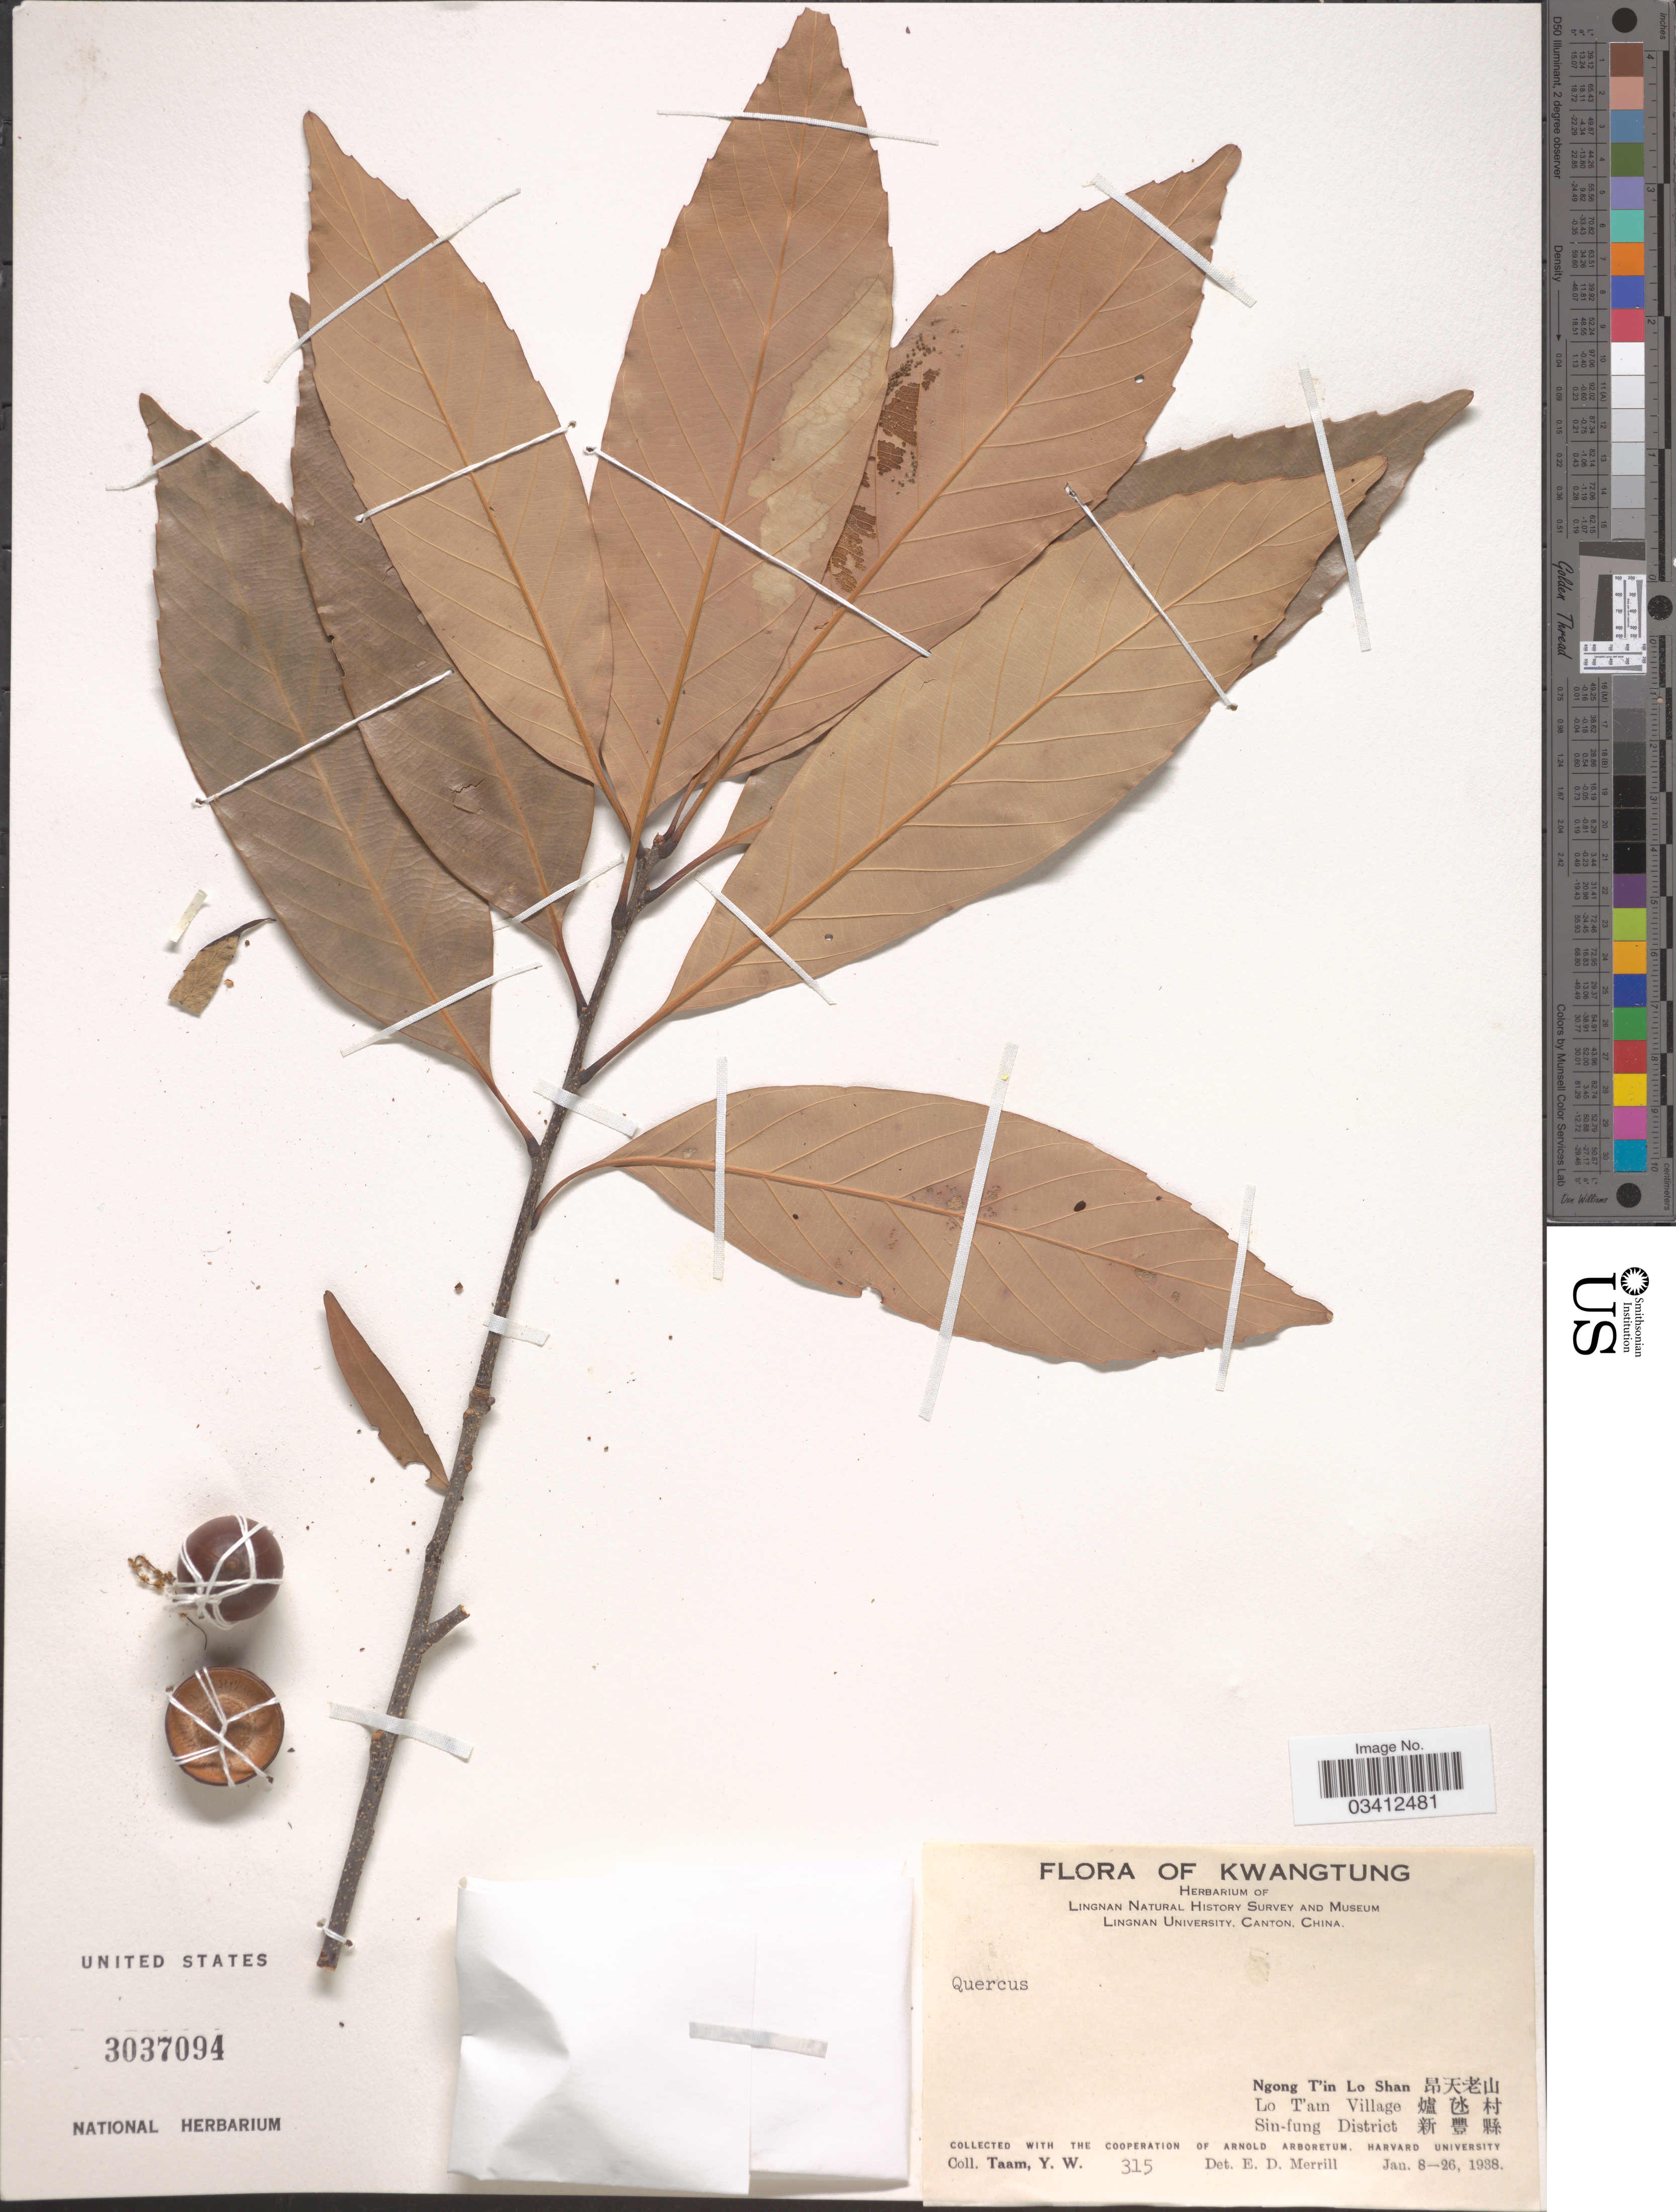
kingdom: Plantae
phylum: Tracheophyta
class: Magnoliopsida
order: Fagales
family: Fagaceae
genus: Quercus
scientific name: Quercus sp.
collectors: Y. W. Taam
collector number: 315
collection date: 1938-01-08/1938-01-26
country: China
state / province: Guangdong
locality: Kwangtung. Ngong T'in Lo Shan X. Lo T'am Village X. Sin-fung District X.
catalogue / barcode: US 3037094